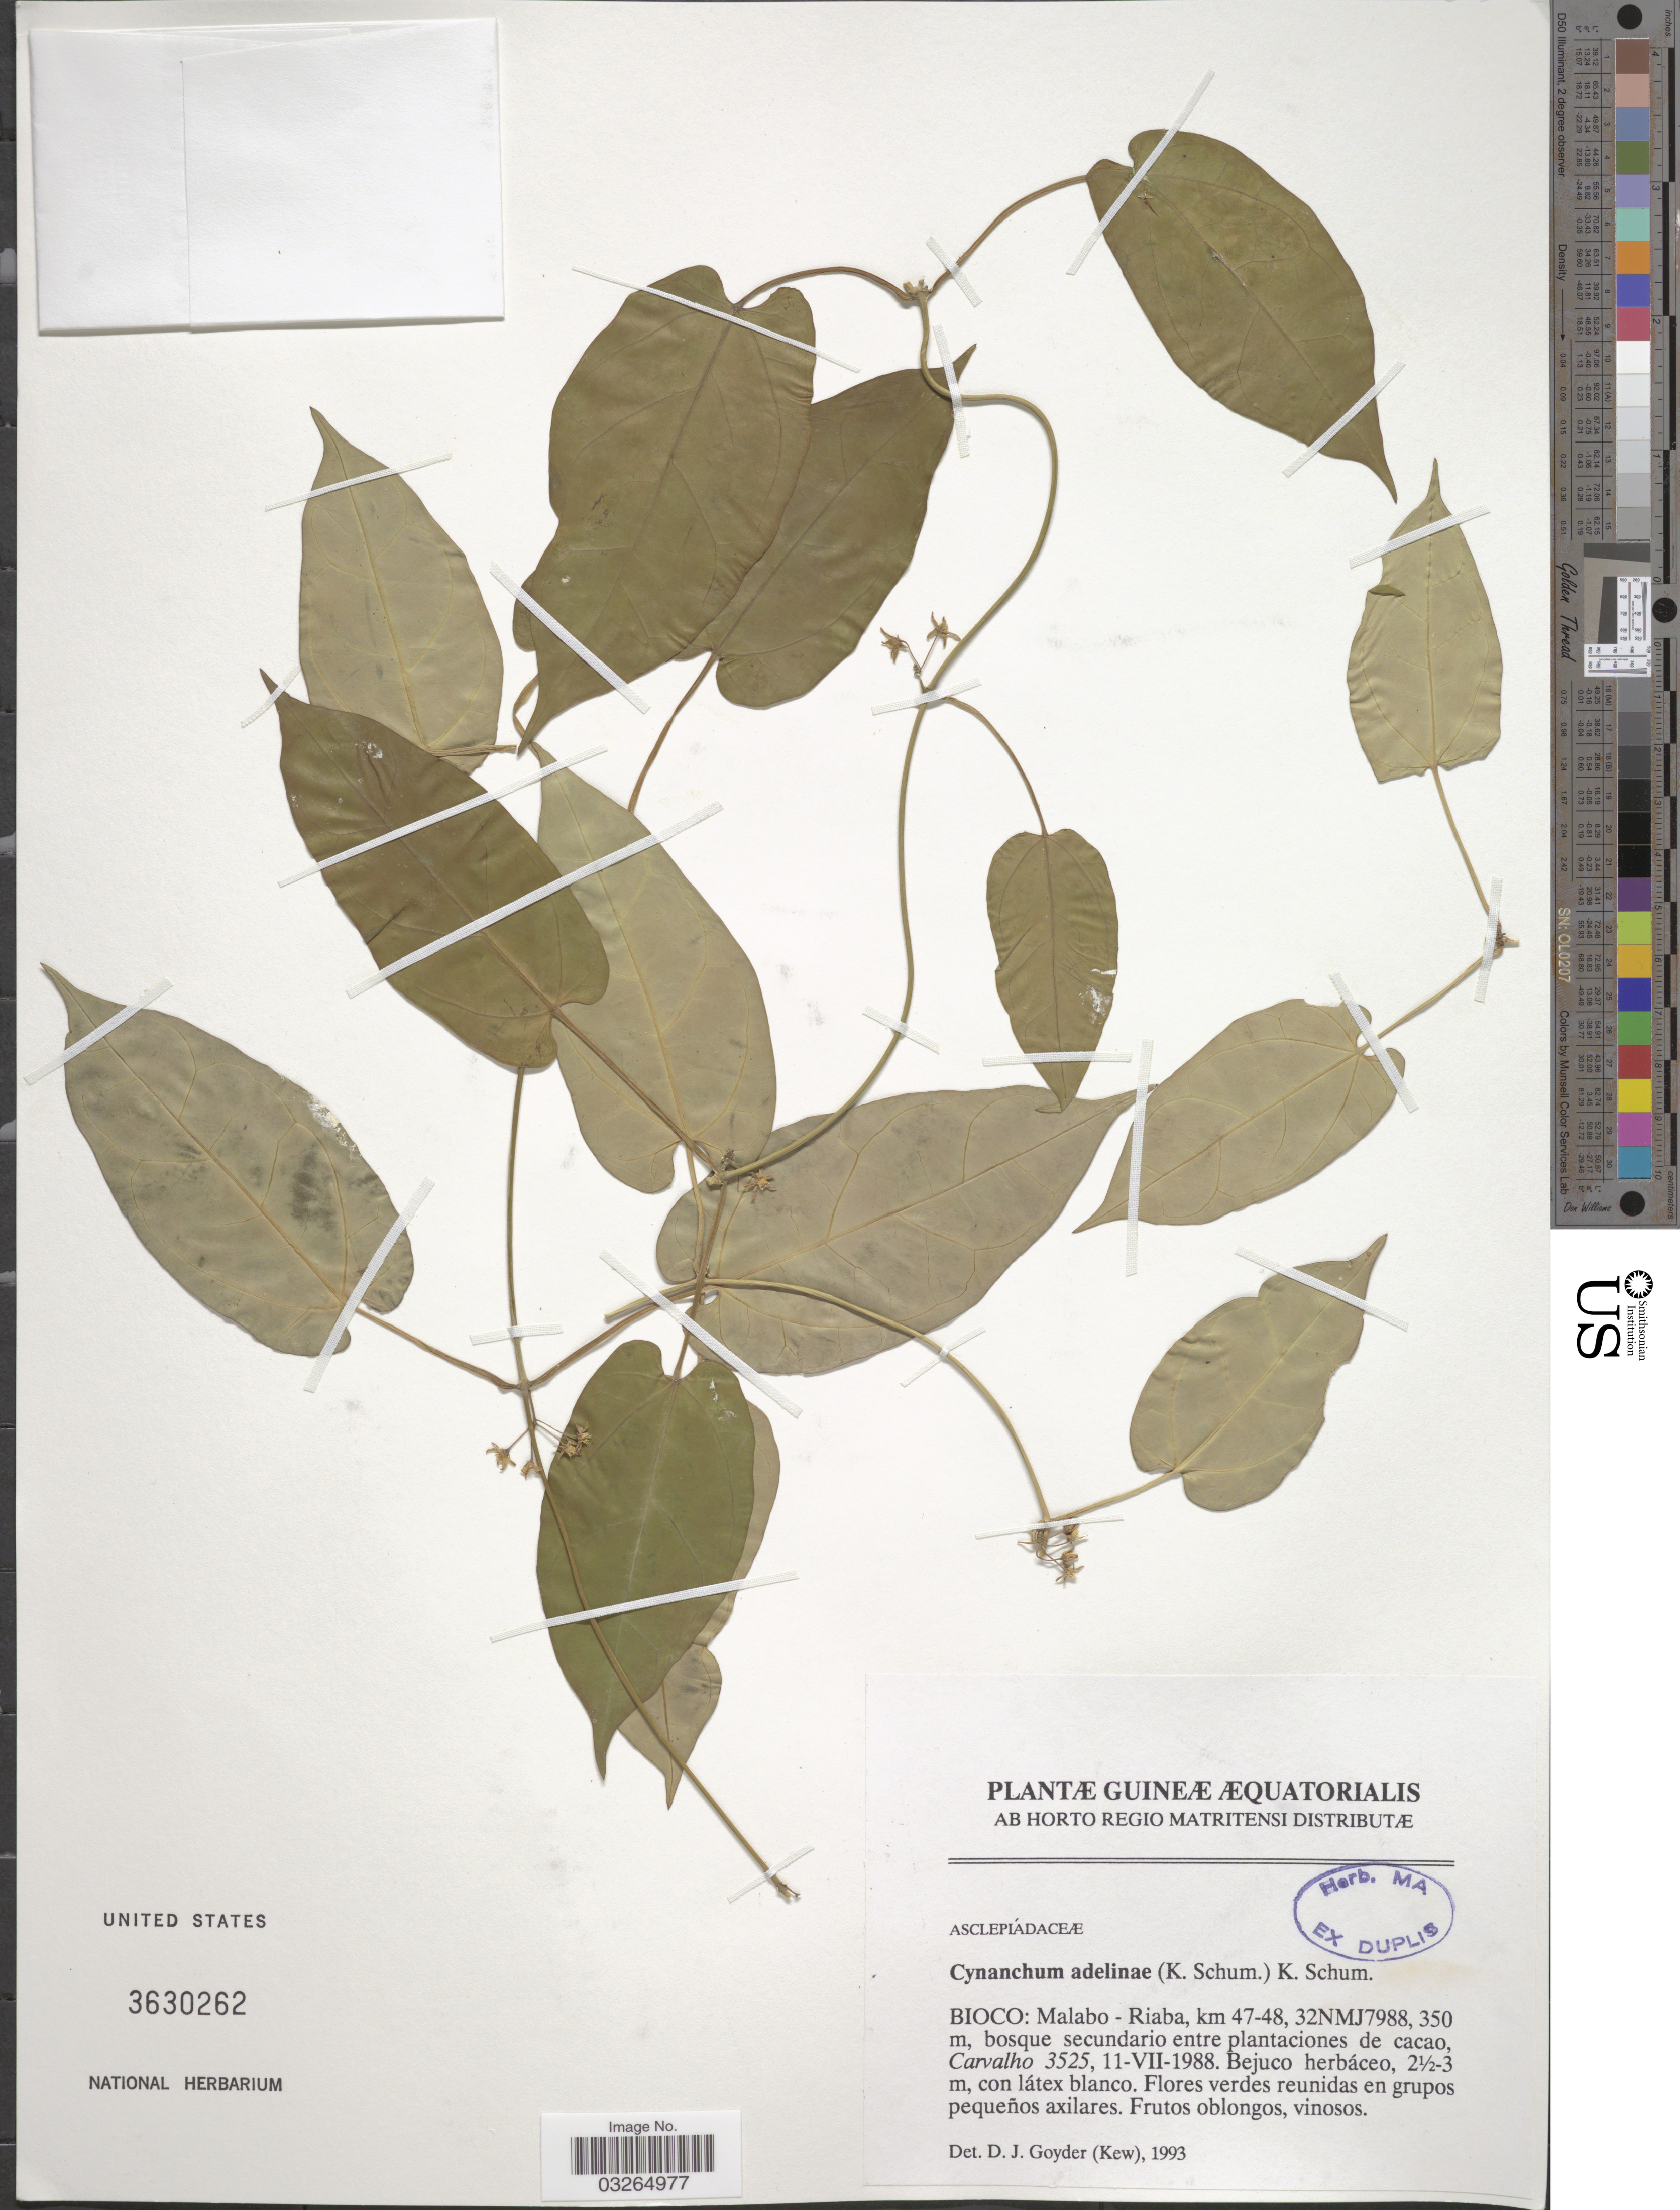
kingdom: Plantae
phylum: Tracheophyta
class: Magnoliopsida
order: Gentianales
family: Apocynaceae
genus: Cynanchum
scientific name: Cynanchum adalinae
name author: K. Schum. & K. Schum.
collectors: Carvalho, --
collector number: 3525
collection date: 1988-07-11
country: Equatorial Guinea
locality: Guineæ Æquatorialis. Bioco: Malabo-Riaba, km 47-48, 32NMJ7988.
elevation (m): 350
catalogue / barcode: US 3630262